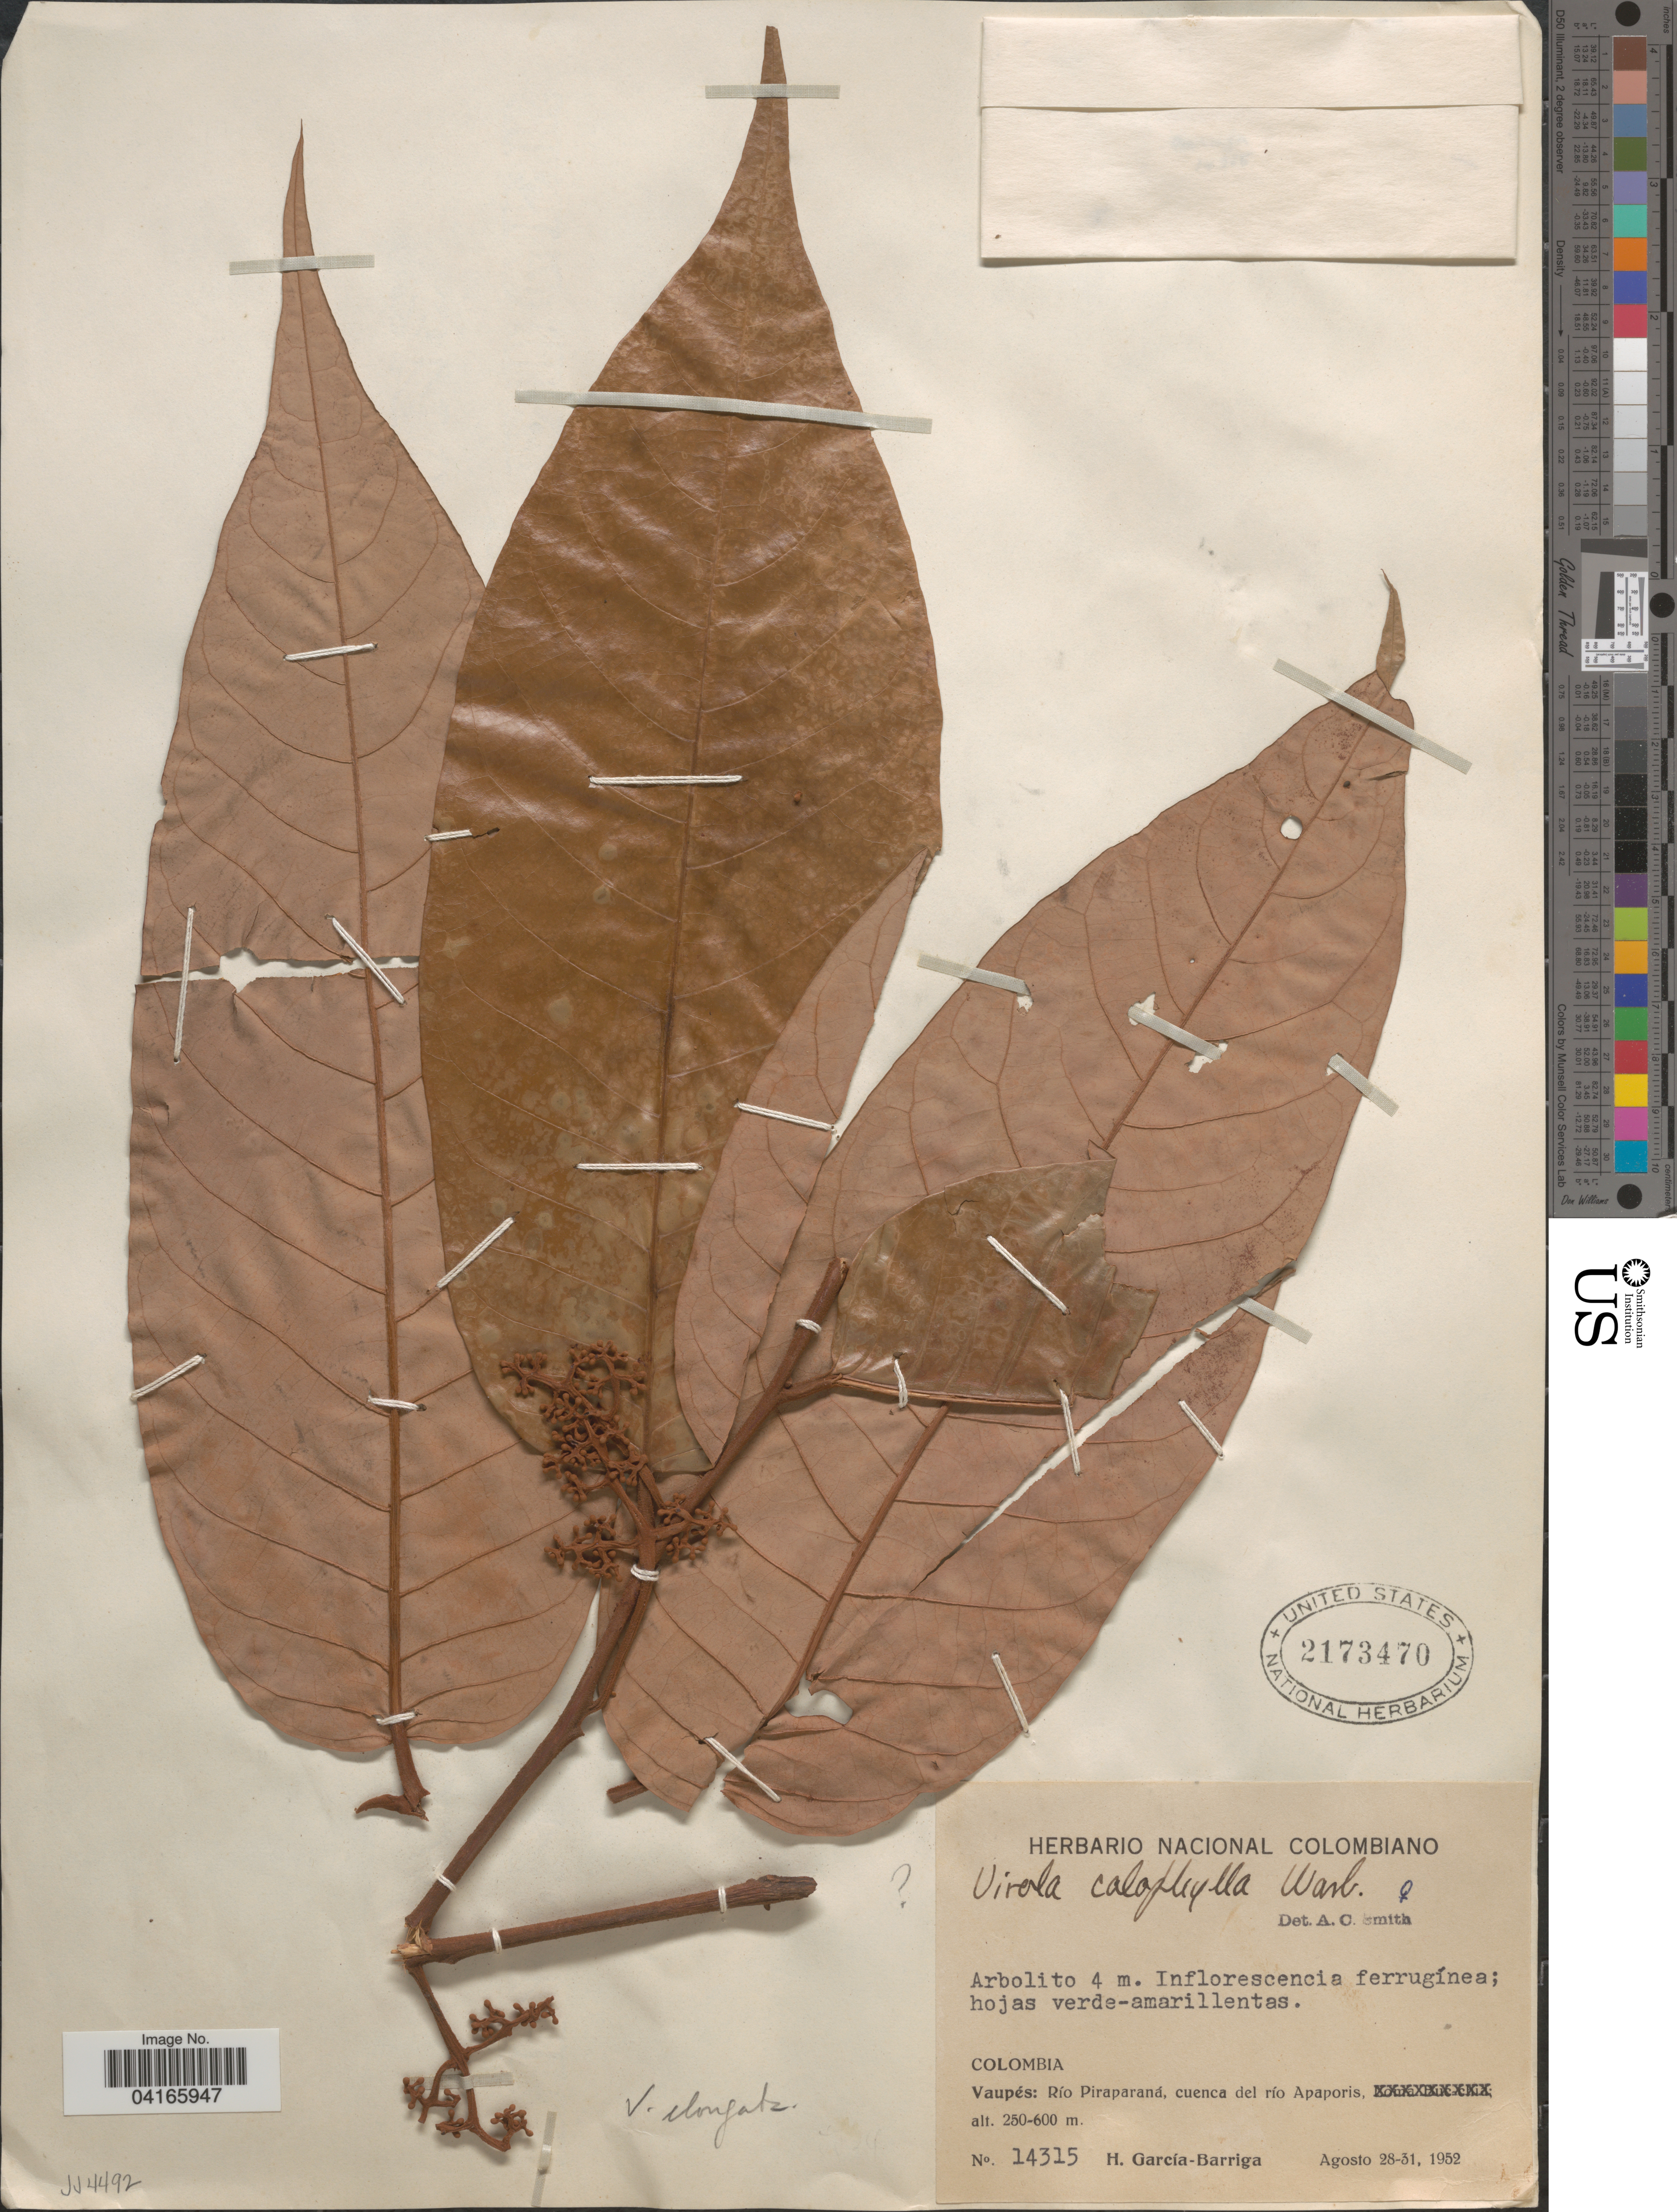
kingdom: Plantae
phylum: Tracheophyta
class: Magnoliopsida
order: Magnoliales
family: Myristicaceae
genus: Virola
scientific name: Virola calophylla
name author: (Spruce) Warb.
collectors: H. García Barriga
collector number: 14315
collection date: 1952-08-28/1952-08-31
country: Colombia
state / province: Vaupés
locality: Río Piraparaná, cuenca del río Apaporis.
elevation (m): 250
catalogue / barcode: US 2173470